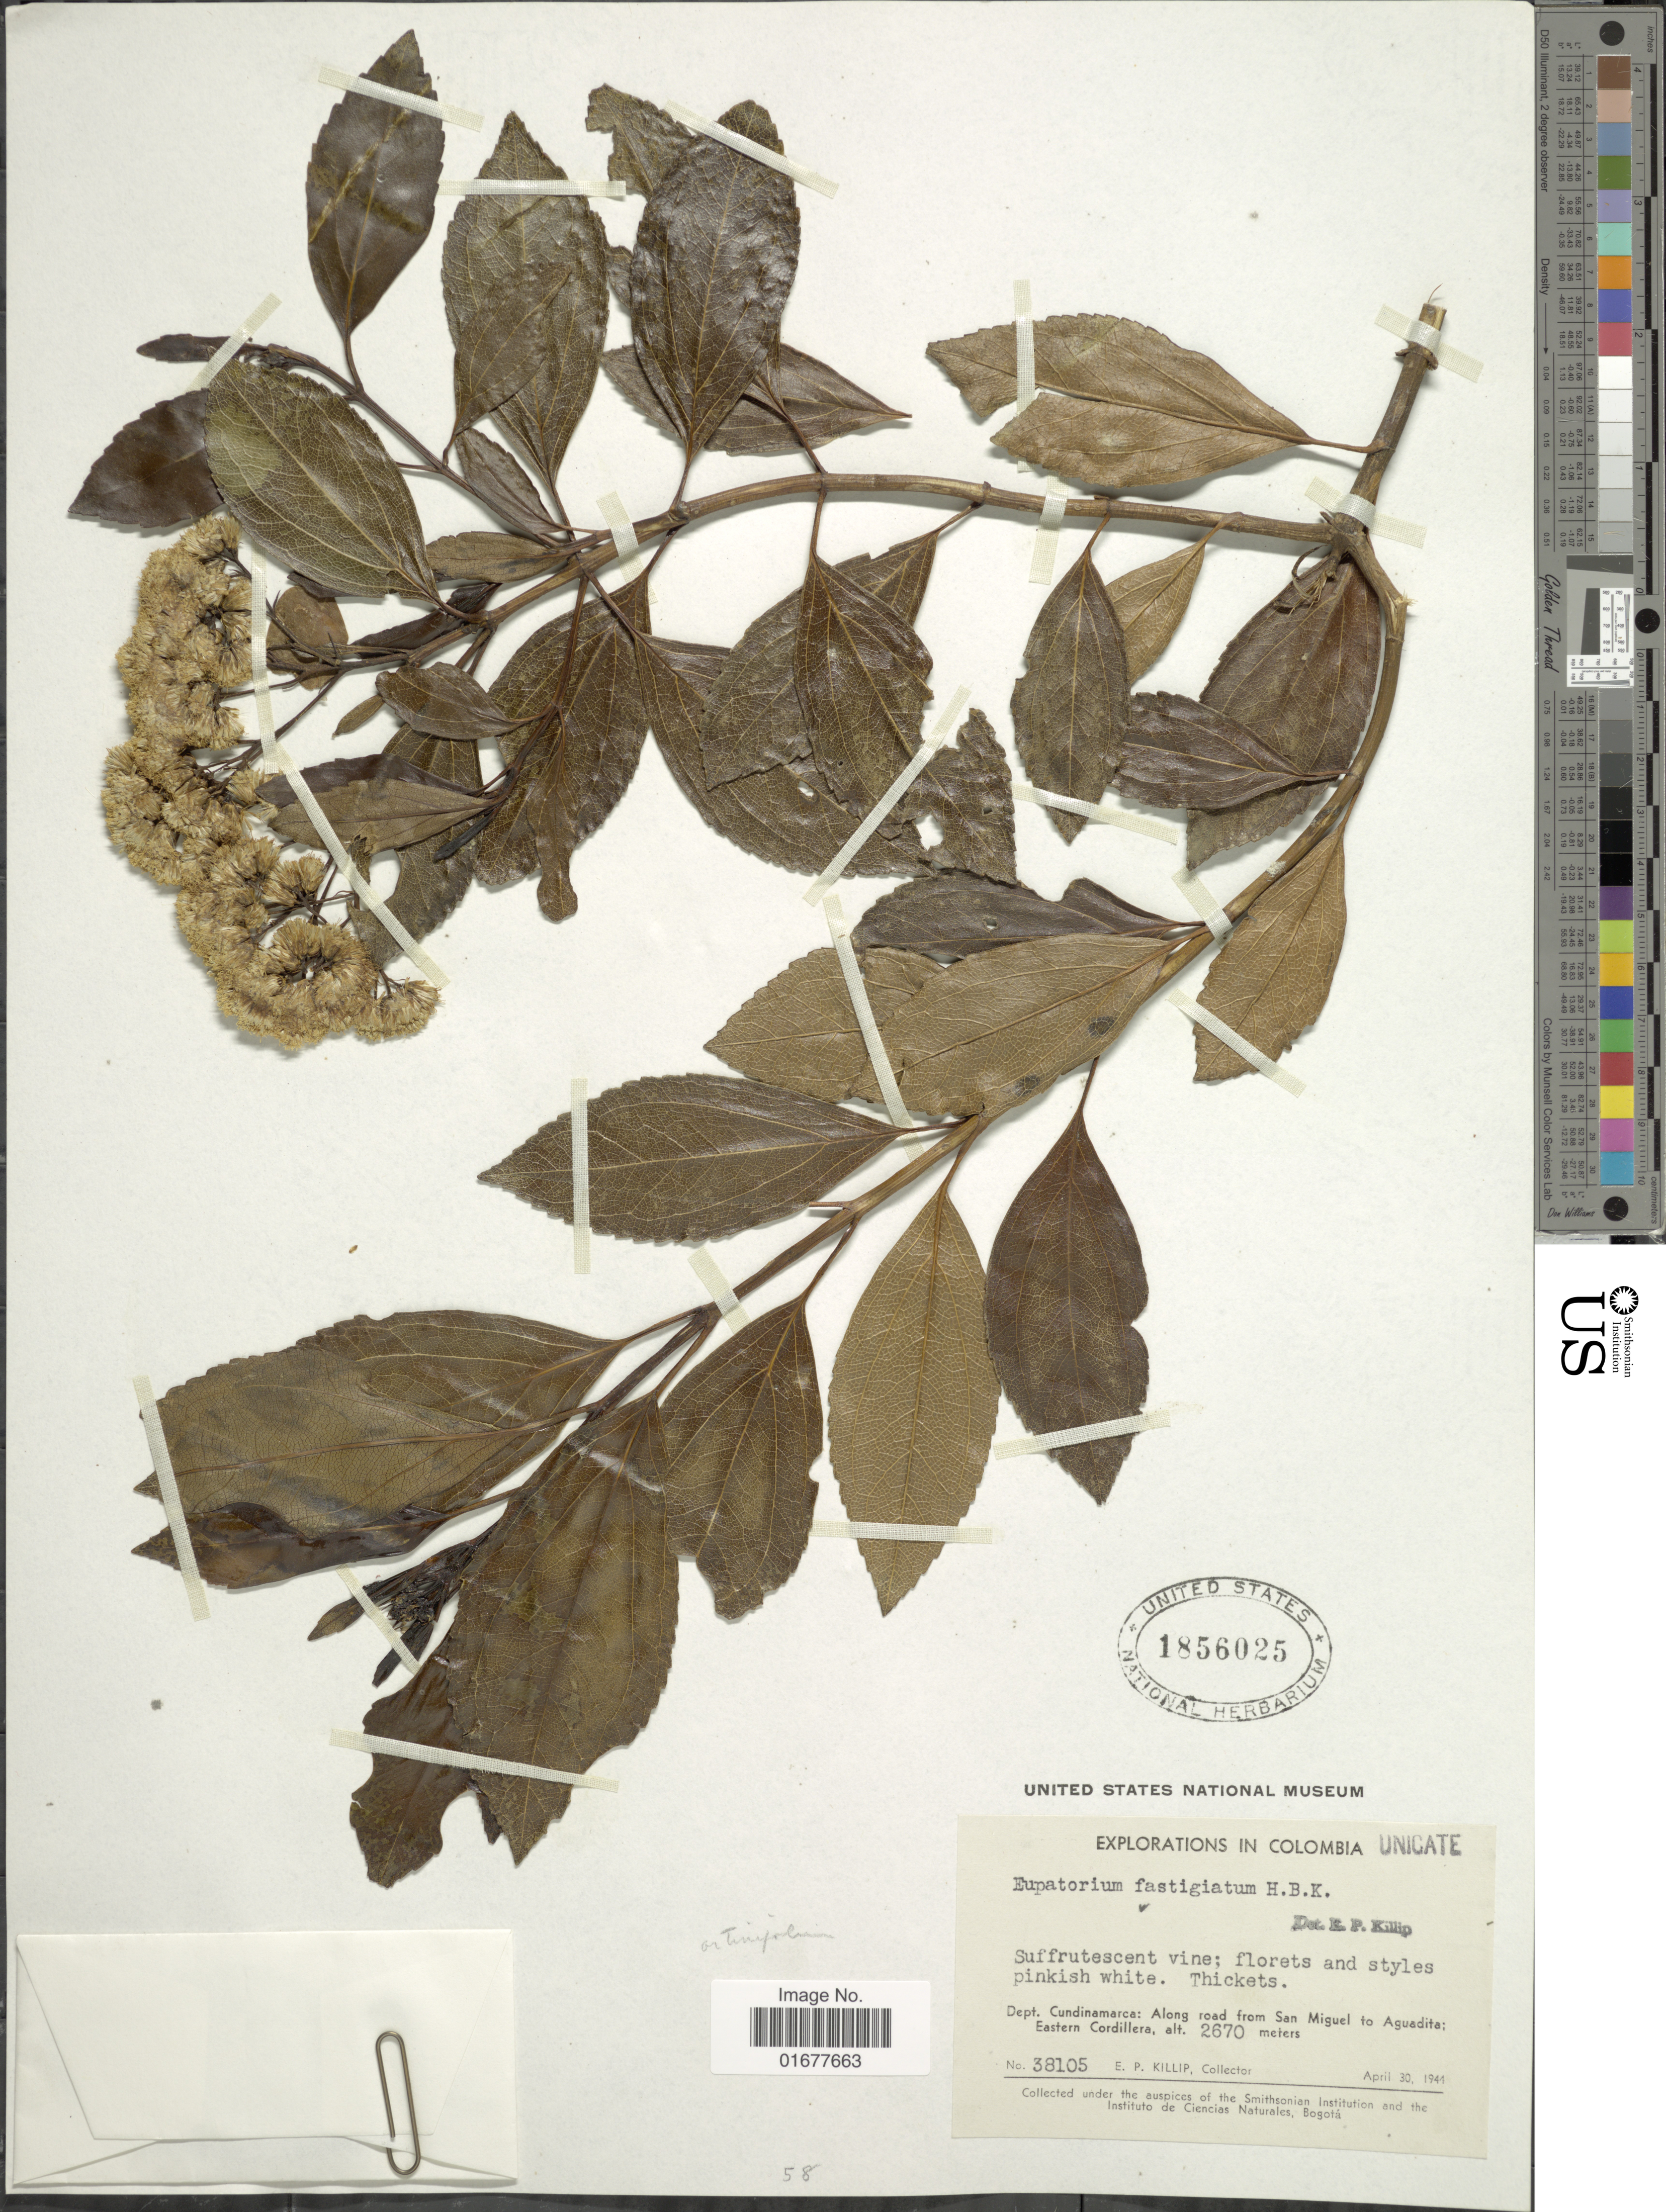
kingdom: Plantae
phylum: Tracheophyta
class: Magnoliopsida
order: Asterales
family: Asteraceae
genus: Ageratina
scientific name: Ageratina tinifolia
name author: (Kunth) R.M. King & H. Rob.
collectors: E. P. Killip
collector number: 38105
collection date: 1944-04-30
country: Colombia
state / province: Cundinamarca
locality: Along road from San Miguel to Aguadita, Eastern Cordillera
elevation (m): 2670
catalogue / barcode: US 1856025